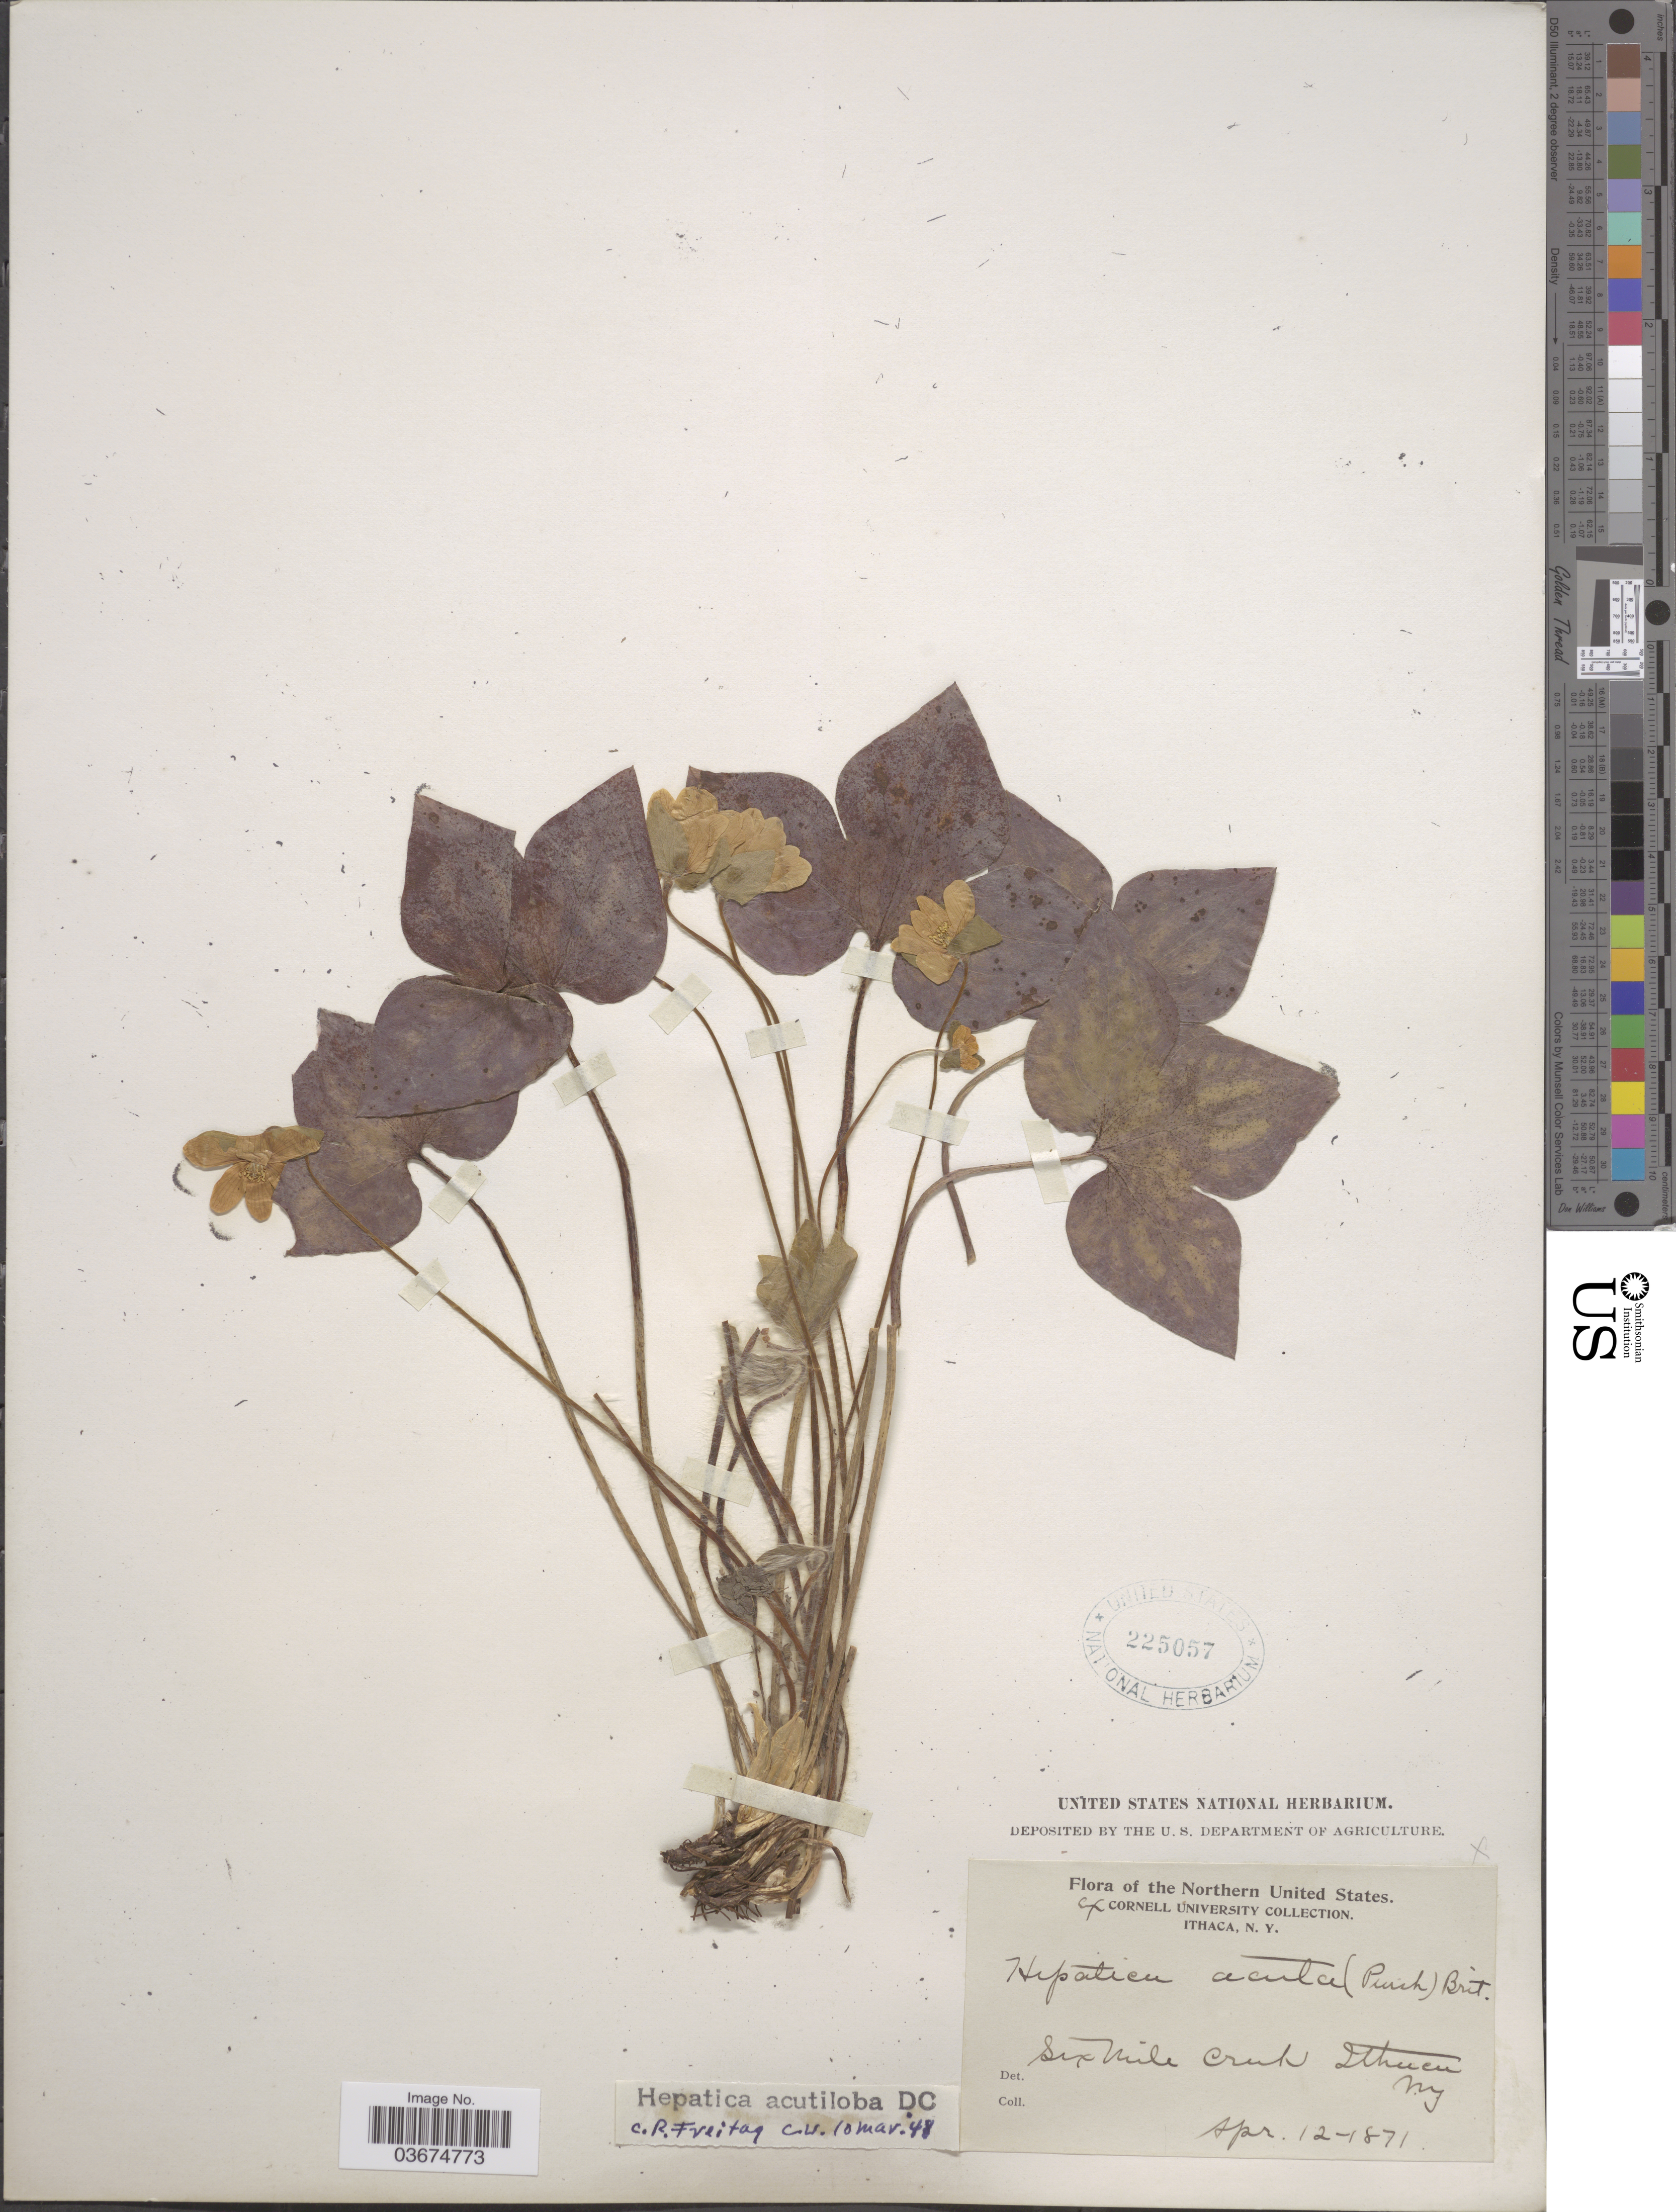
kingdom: Plantae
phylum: Tracheophyta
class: Magnoliopsida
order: Ranunculales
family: Ranunculaceae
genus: Hepatica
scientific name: Hepatica acutiloba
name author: DC.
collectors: Cornell University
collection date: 1871-04-12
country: United States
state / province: New York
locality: Northern United States. Six Mile Creek Ithaca.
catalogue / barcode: US 225057